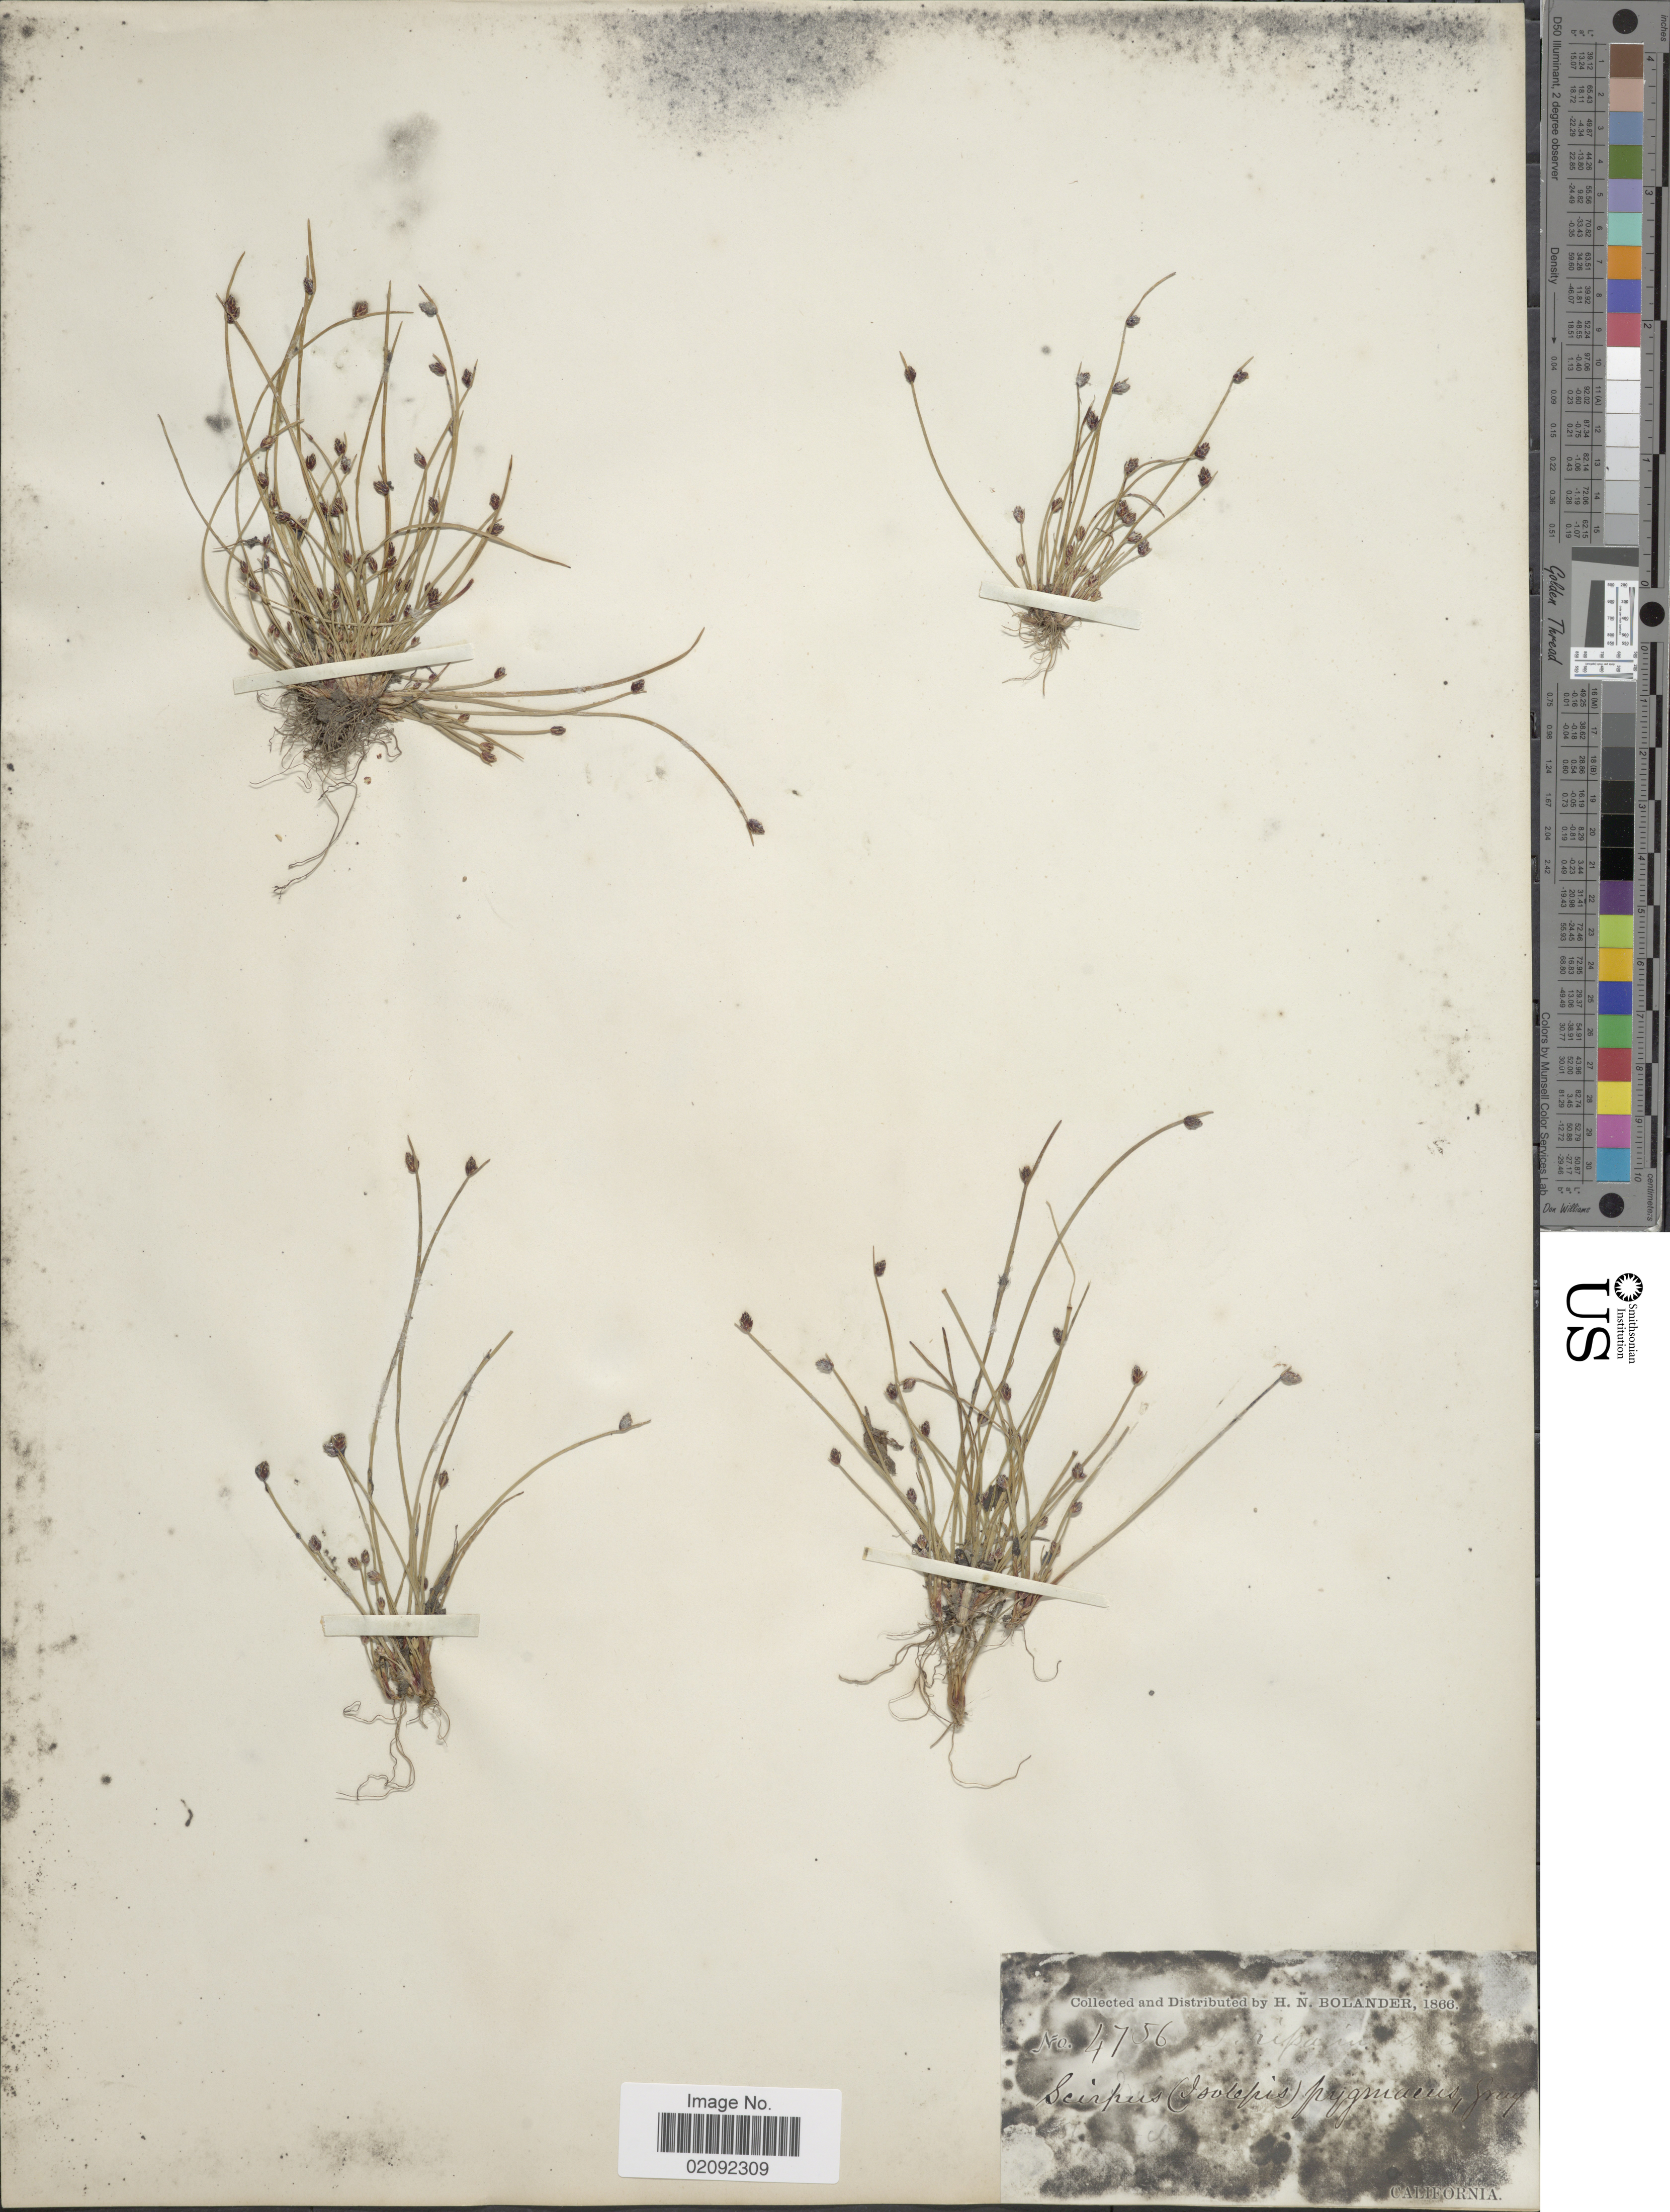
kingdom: Plantae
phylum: Tracheophyta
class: Liliopsida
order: Poales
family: Cyperaceae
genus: Isolepis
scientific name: Isolepis cernua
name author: (Vahl) Roem. & Schult.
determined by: Strong, Mark T., (BOT), Smithsonian Institution - National Museum of Natural History (UNITED STATES)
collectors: H. Bolander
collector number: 4756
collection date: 1866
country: United States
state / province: California